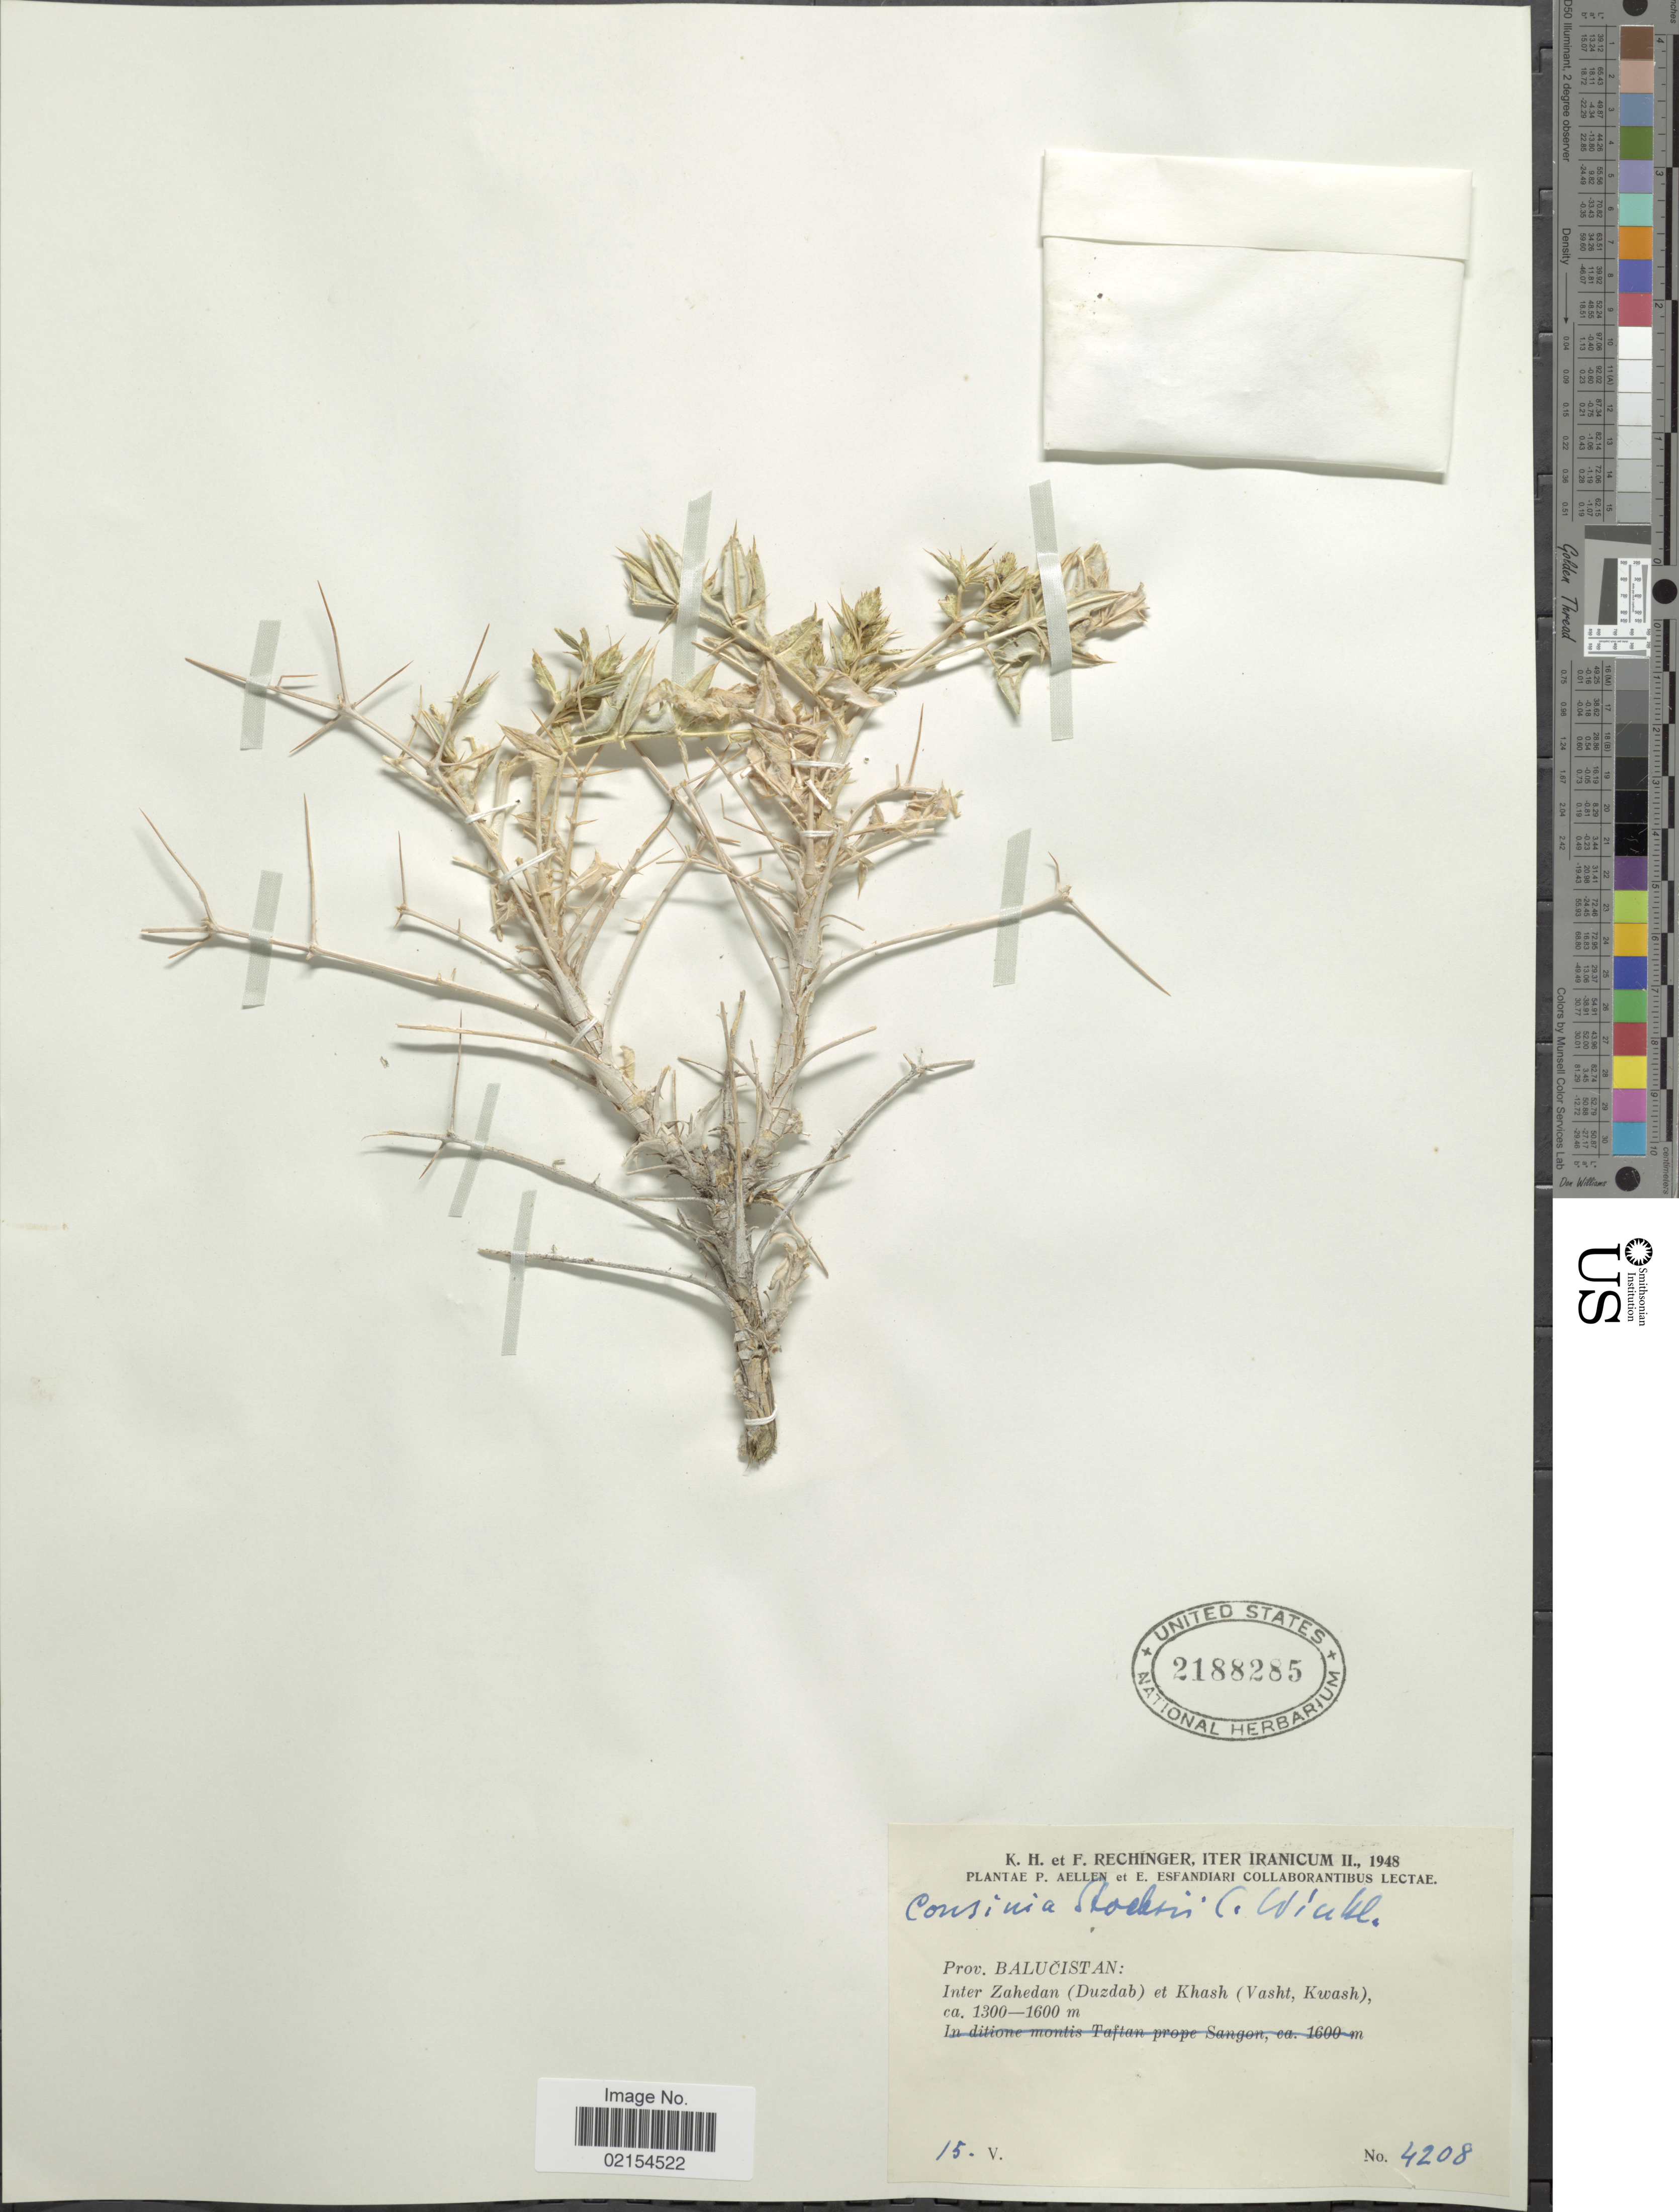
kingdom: Plantae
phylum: Tracheophyta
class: Magnoliopsida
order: Asterales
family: Asteraceae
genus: Cousinia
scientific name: Cousinia stocksii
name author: C. Winkl.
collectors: K. H. Rechinger & F. Rechinger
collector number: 4208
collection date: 1948-05-15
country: Iran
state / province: Sistan and Baluchistan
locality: Iter Iranicum, Prov. Balucistan: Inter Zahedan (Duzdab) et Khash (Vasht, Kwash)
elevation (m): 1300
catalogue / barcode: US 2188285